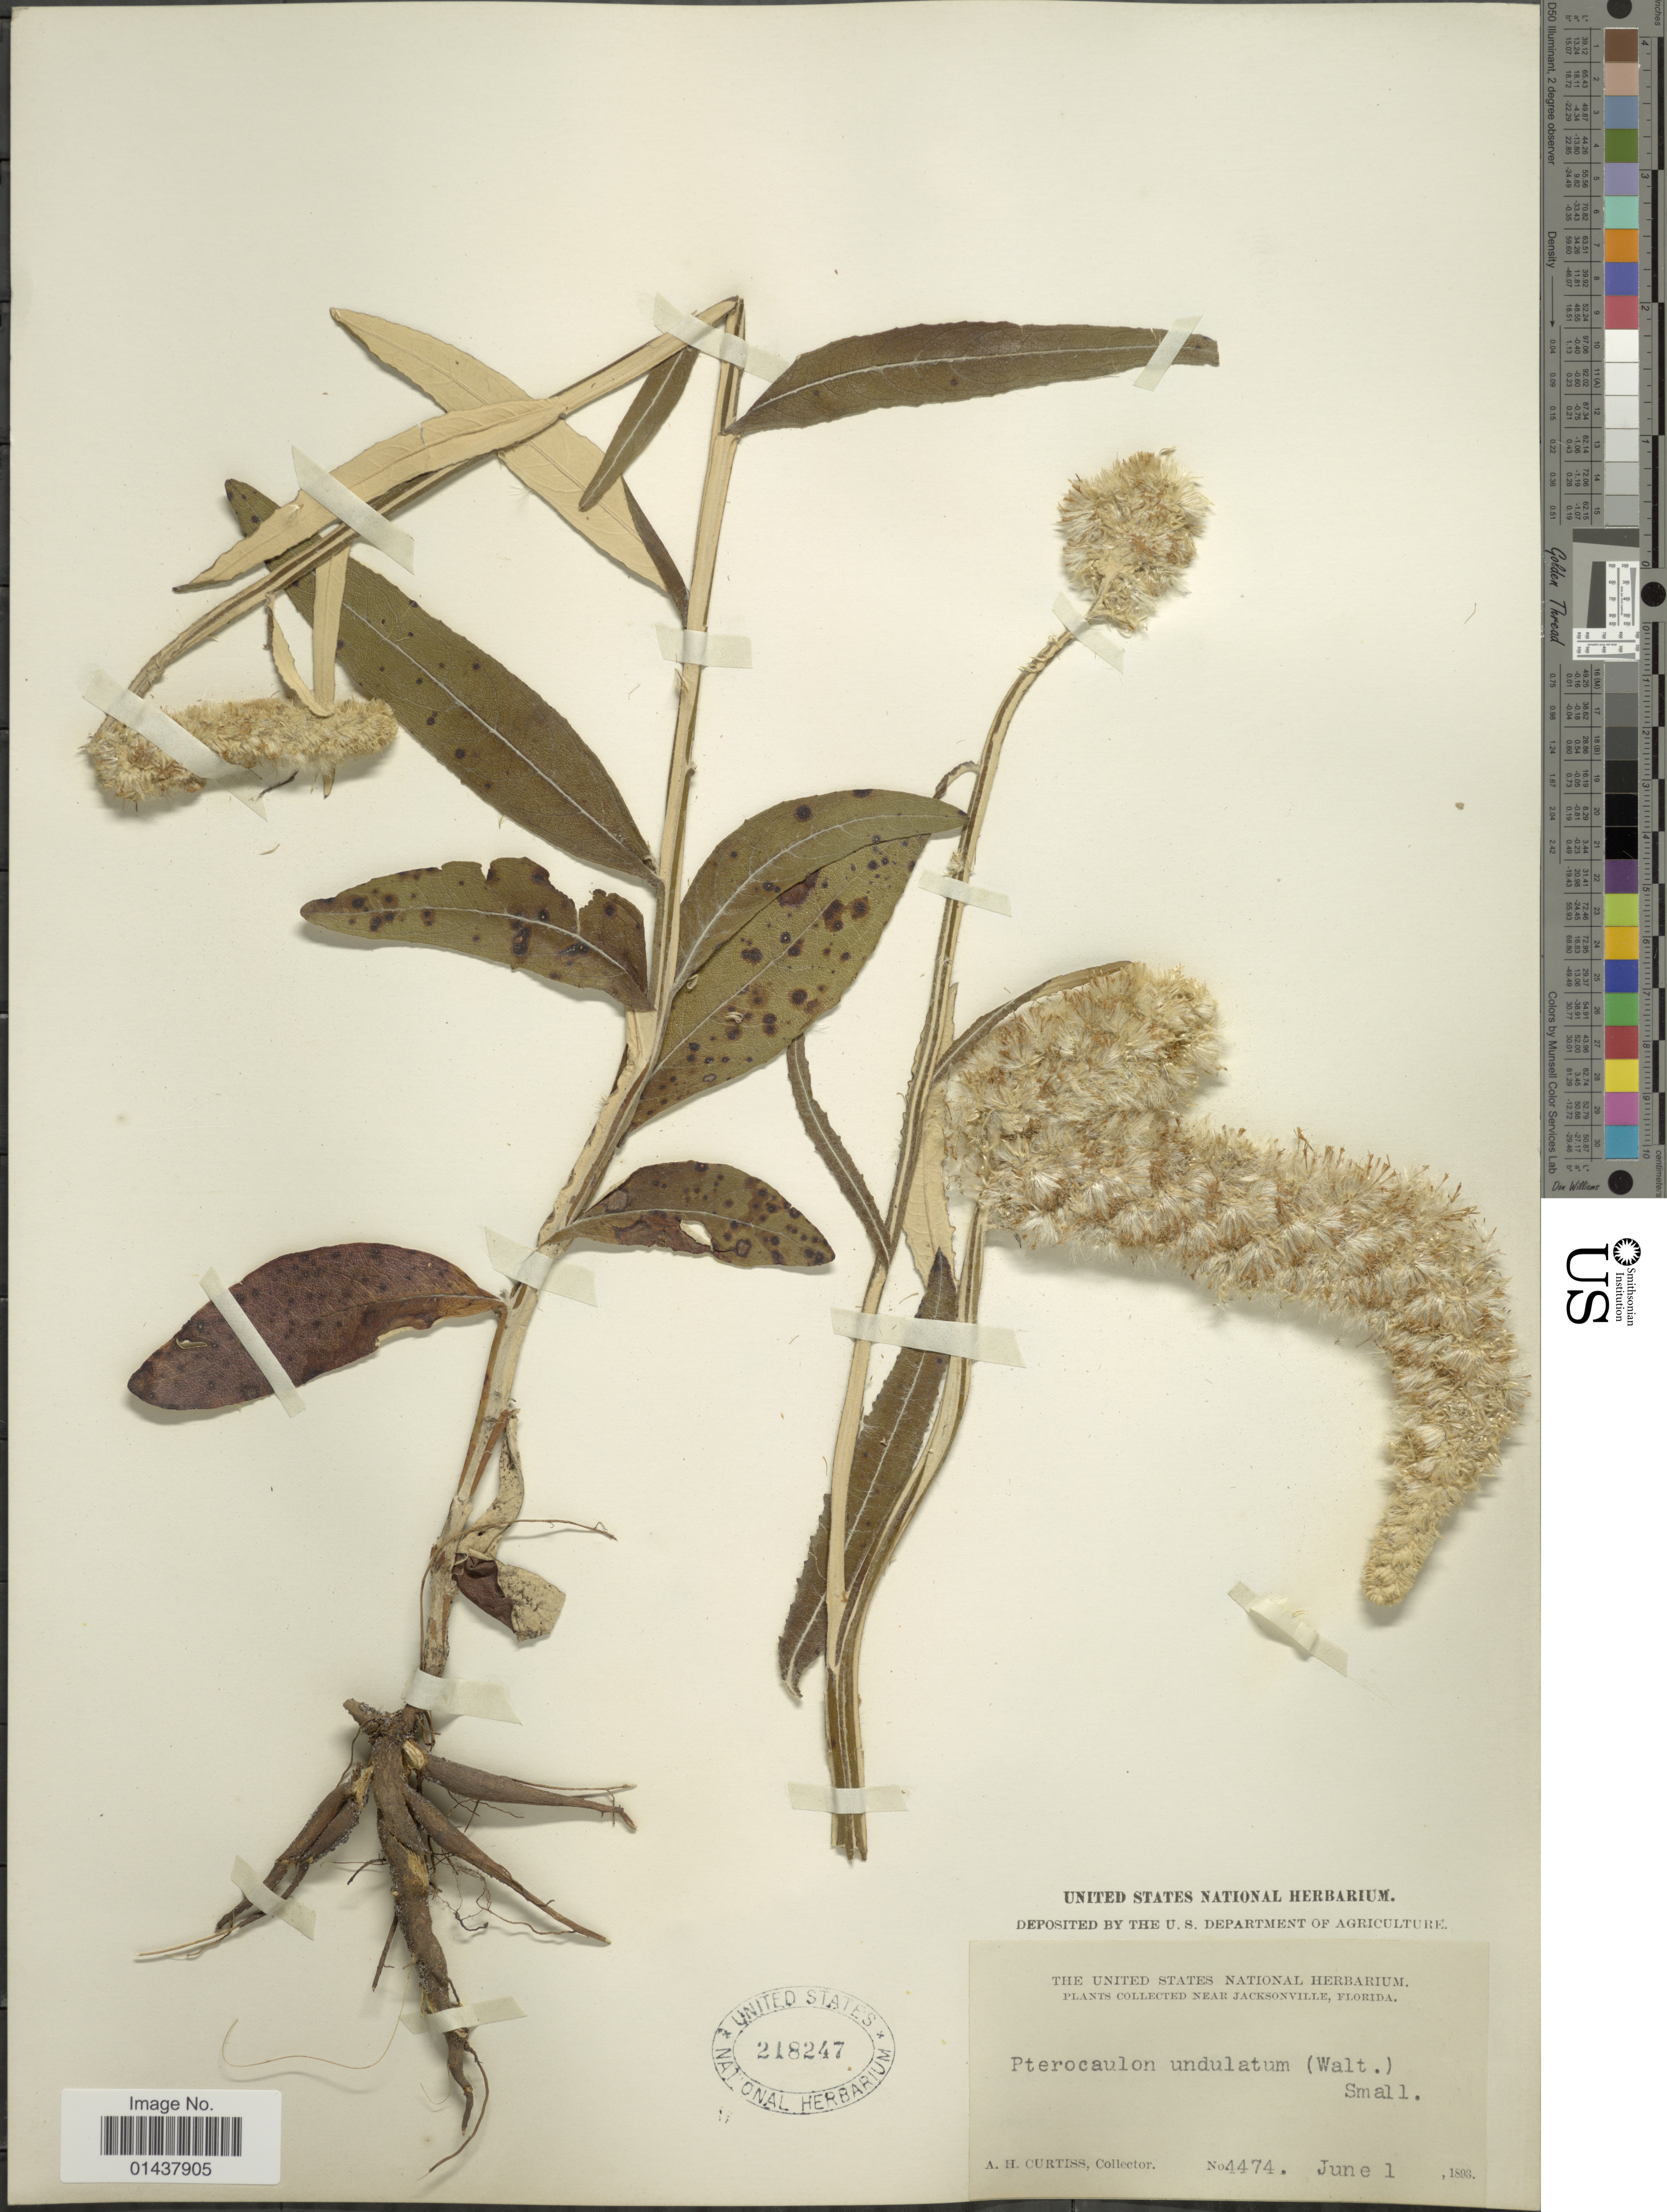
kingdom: Plantae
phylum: Tracheophyta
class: Magnoliopsida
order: Asterales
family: Asteraceae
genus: Pterocaulon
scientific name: Pterocaulon undulatum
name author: C. Mohr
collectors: A. H. Curtiss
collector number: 4474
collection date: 1893-06-01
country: United States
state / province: Florida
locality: Near Jacksonville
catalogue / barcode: US 218247